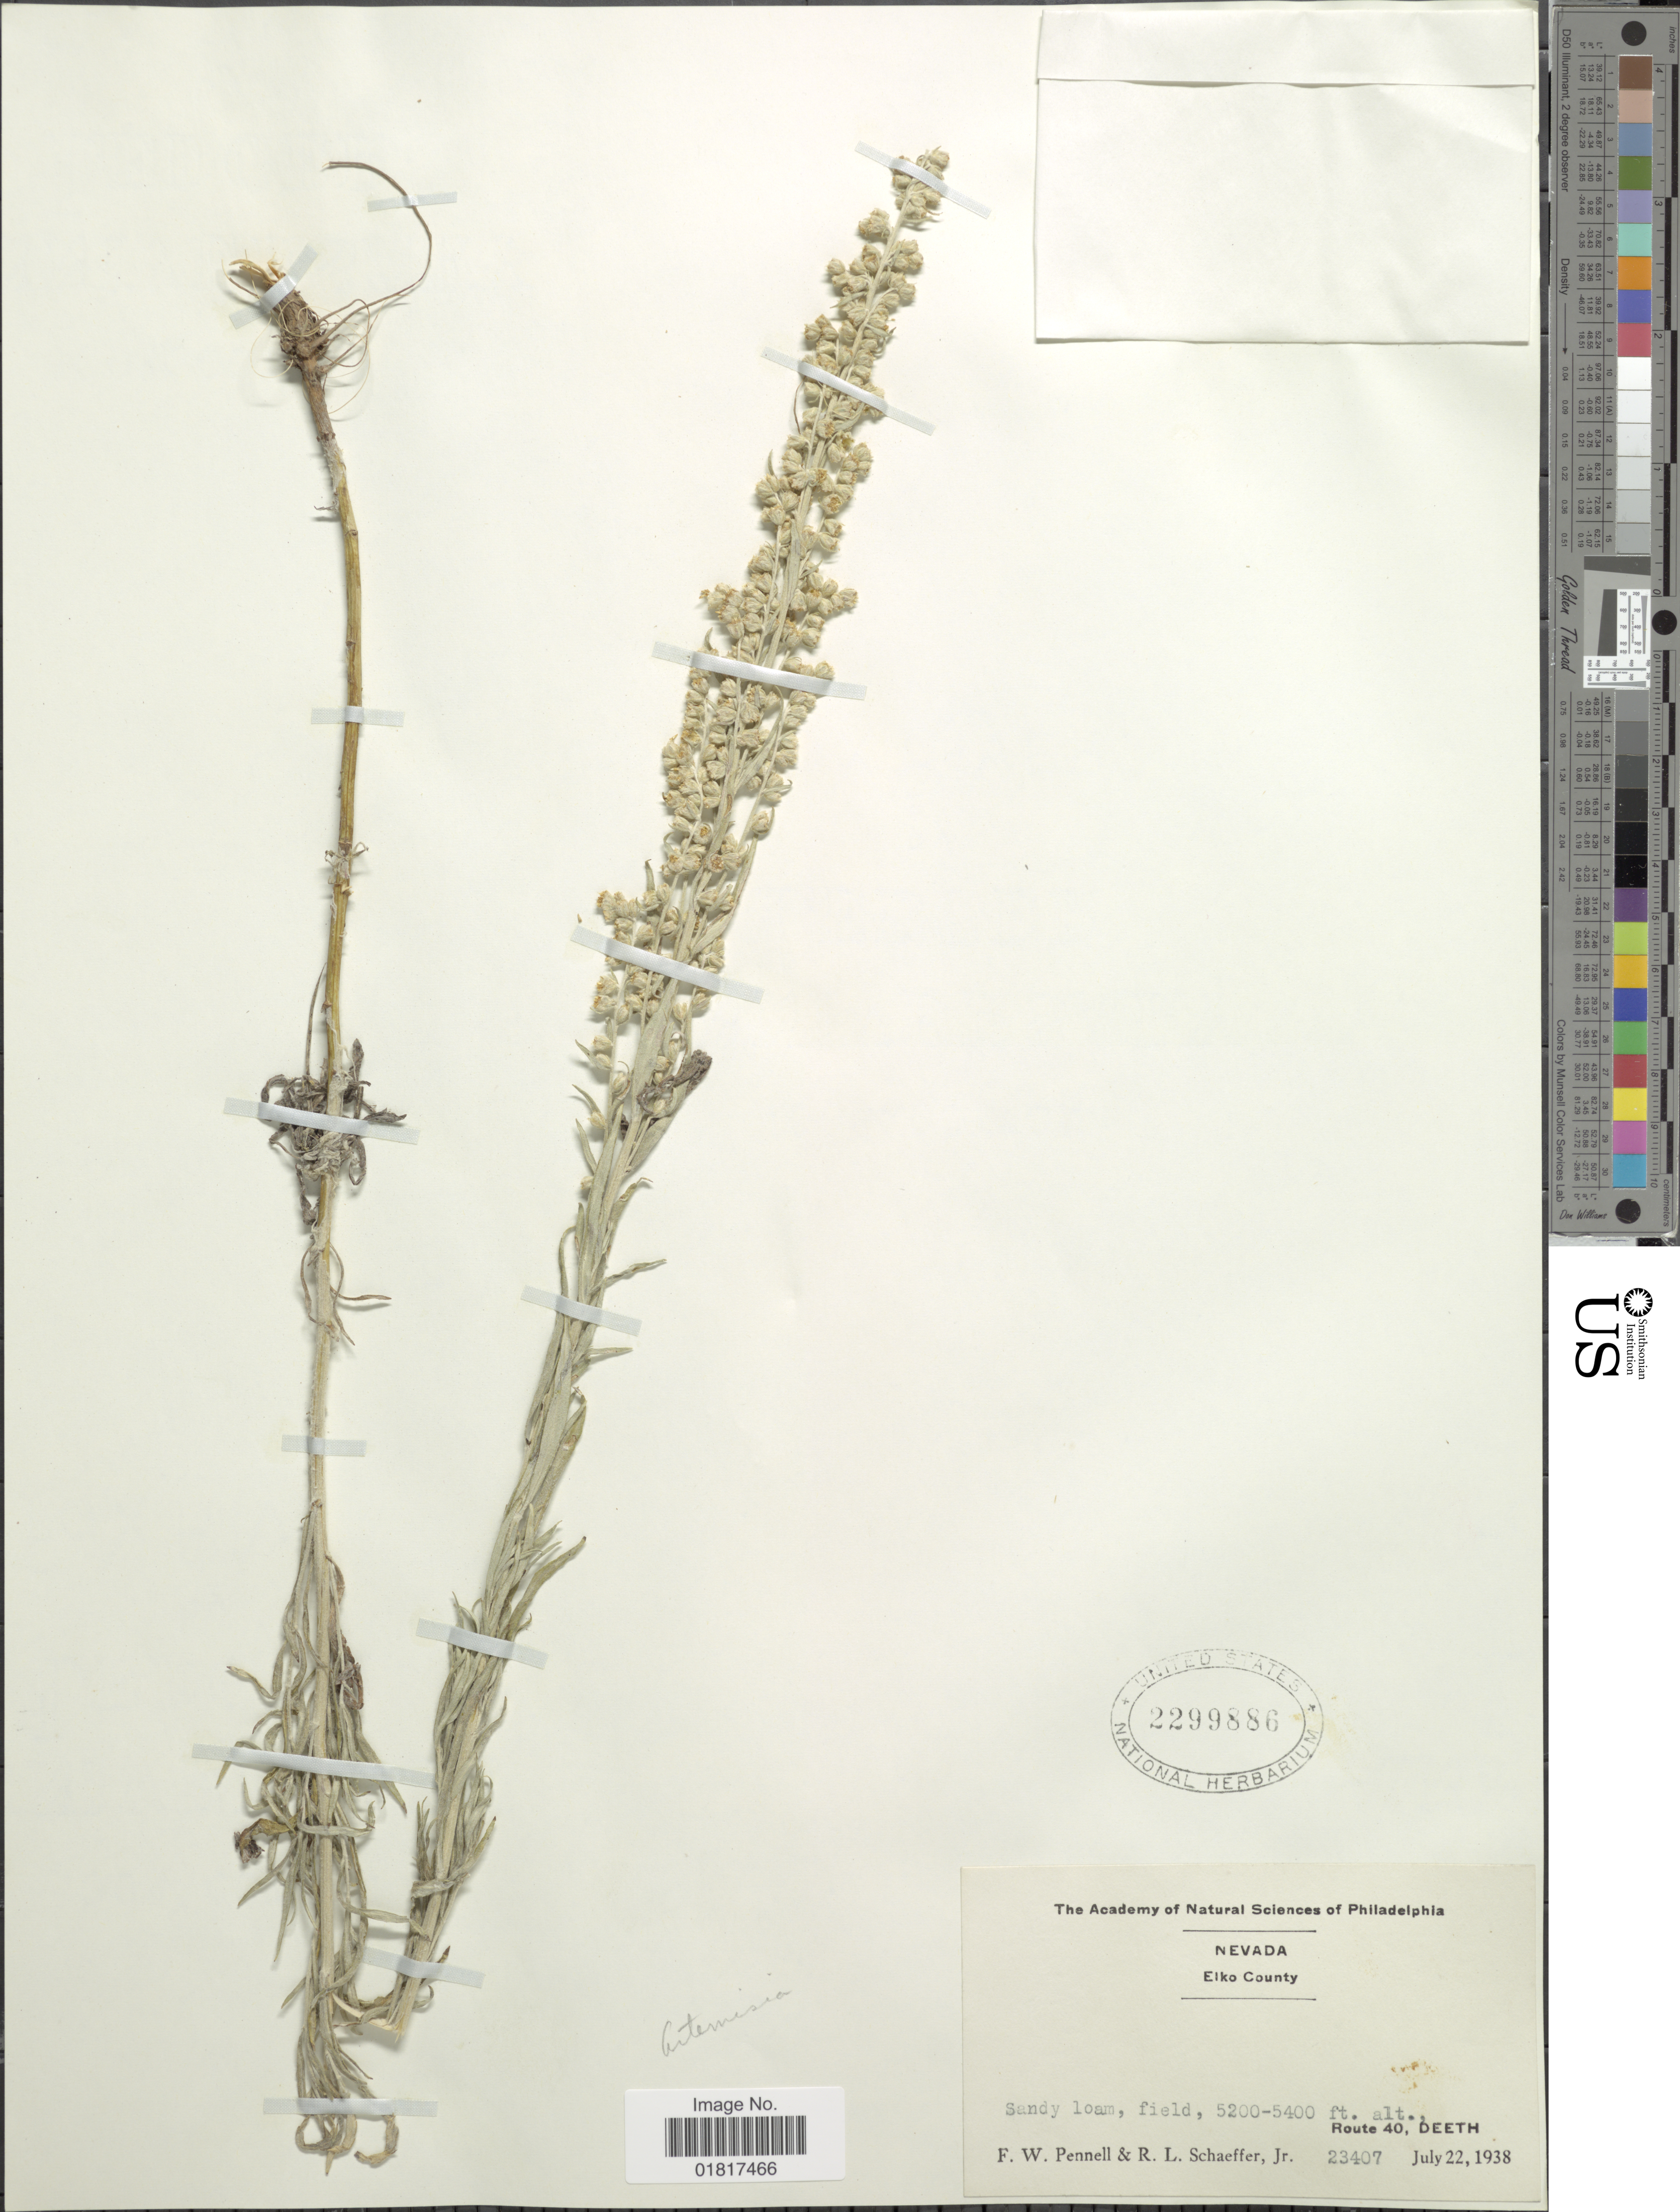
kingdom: Plantae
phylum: Tracheophyta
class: Magnoliopsida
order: Asterales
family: Asteraceae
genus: Artemisia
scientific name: Artemisia sp.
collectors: F. W. Pennell & R. L. Schaeffer Jr.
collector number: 23407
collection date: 1938-07-22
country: United States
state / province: Nevada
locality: Elko County, Sandy loam, field, Route 40, Deeth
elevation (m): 1585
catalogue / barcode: US 2299886